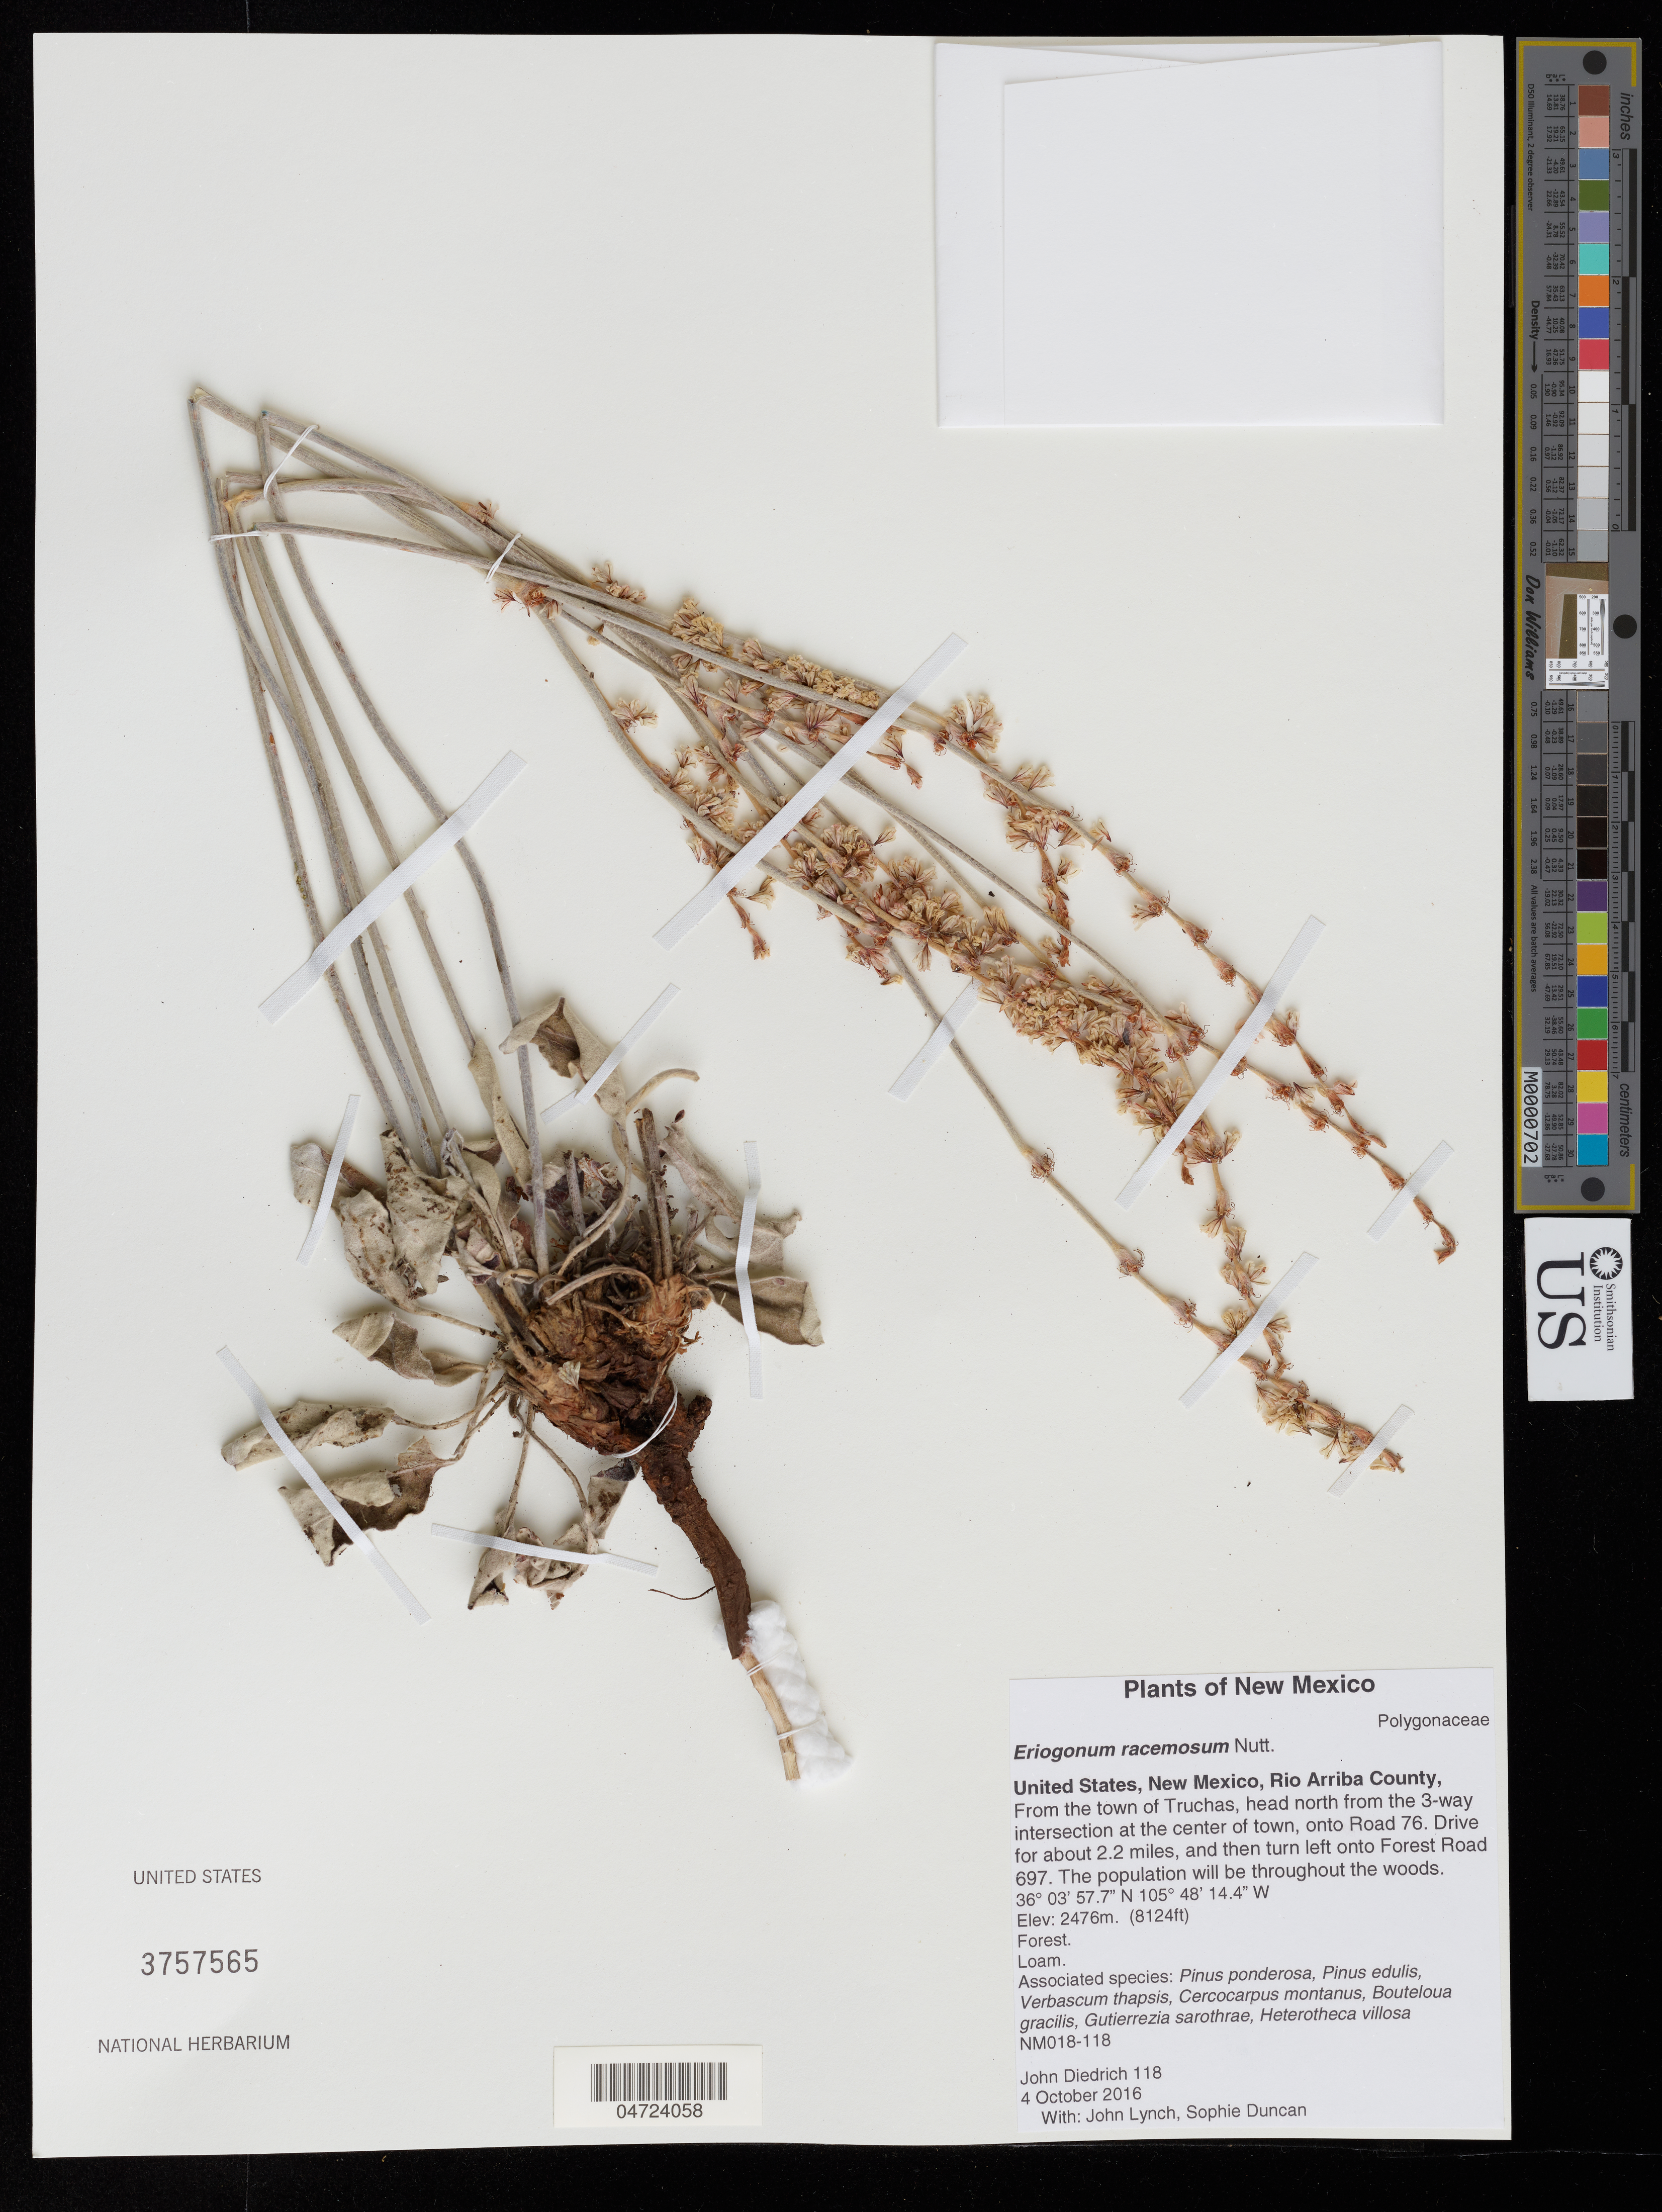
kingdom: Plantae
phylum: Tracheophyta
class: Magnoliopsida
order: Caryophyllales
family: Polygonaceae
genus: Eriogonum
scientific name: Eriogonum racemosum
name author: Nutt.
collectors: J. Diedrich, J. Lynch & S. Duncan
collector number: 118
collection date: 2016-10-04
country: United States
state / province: New Mexico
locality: Rio Arriba County, From the town of Truchas, head north from the 3-way intersection at the center of town, onto Road 76. Drive for about 2.2 miles, and then turn left onto Forest Road 697. The population will be throughout the woods.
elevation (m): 2476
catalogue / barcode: US 3757565